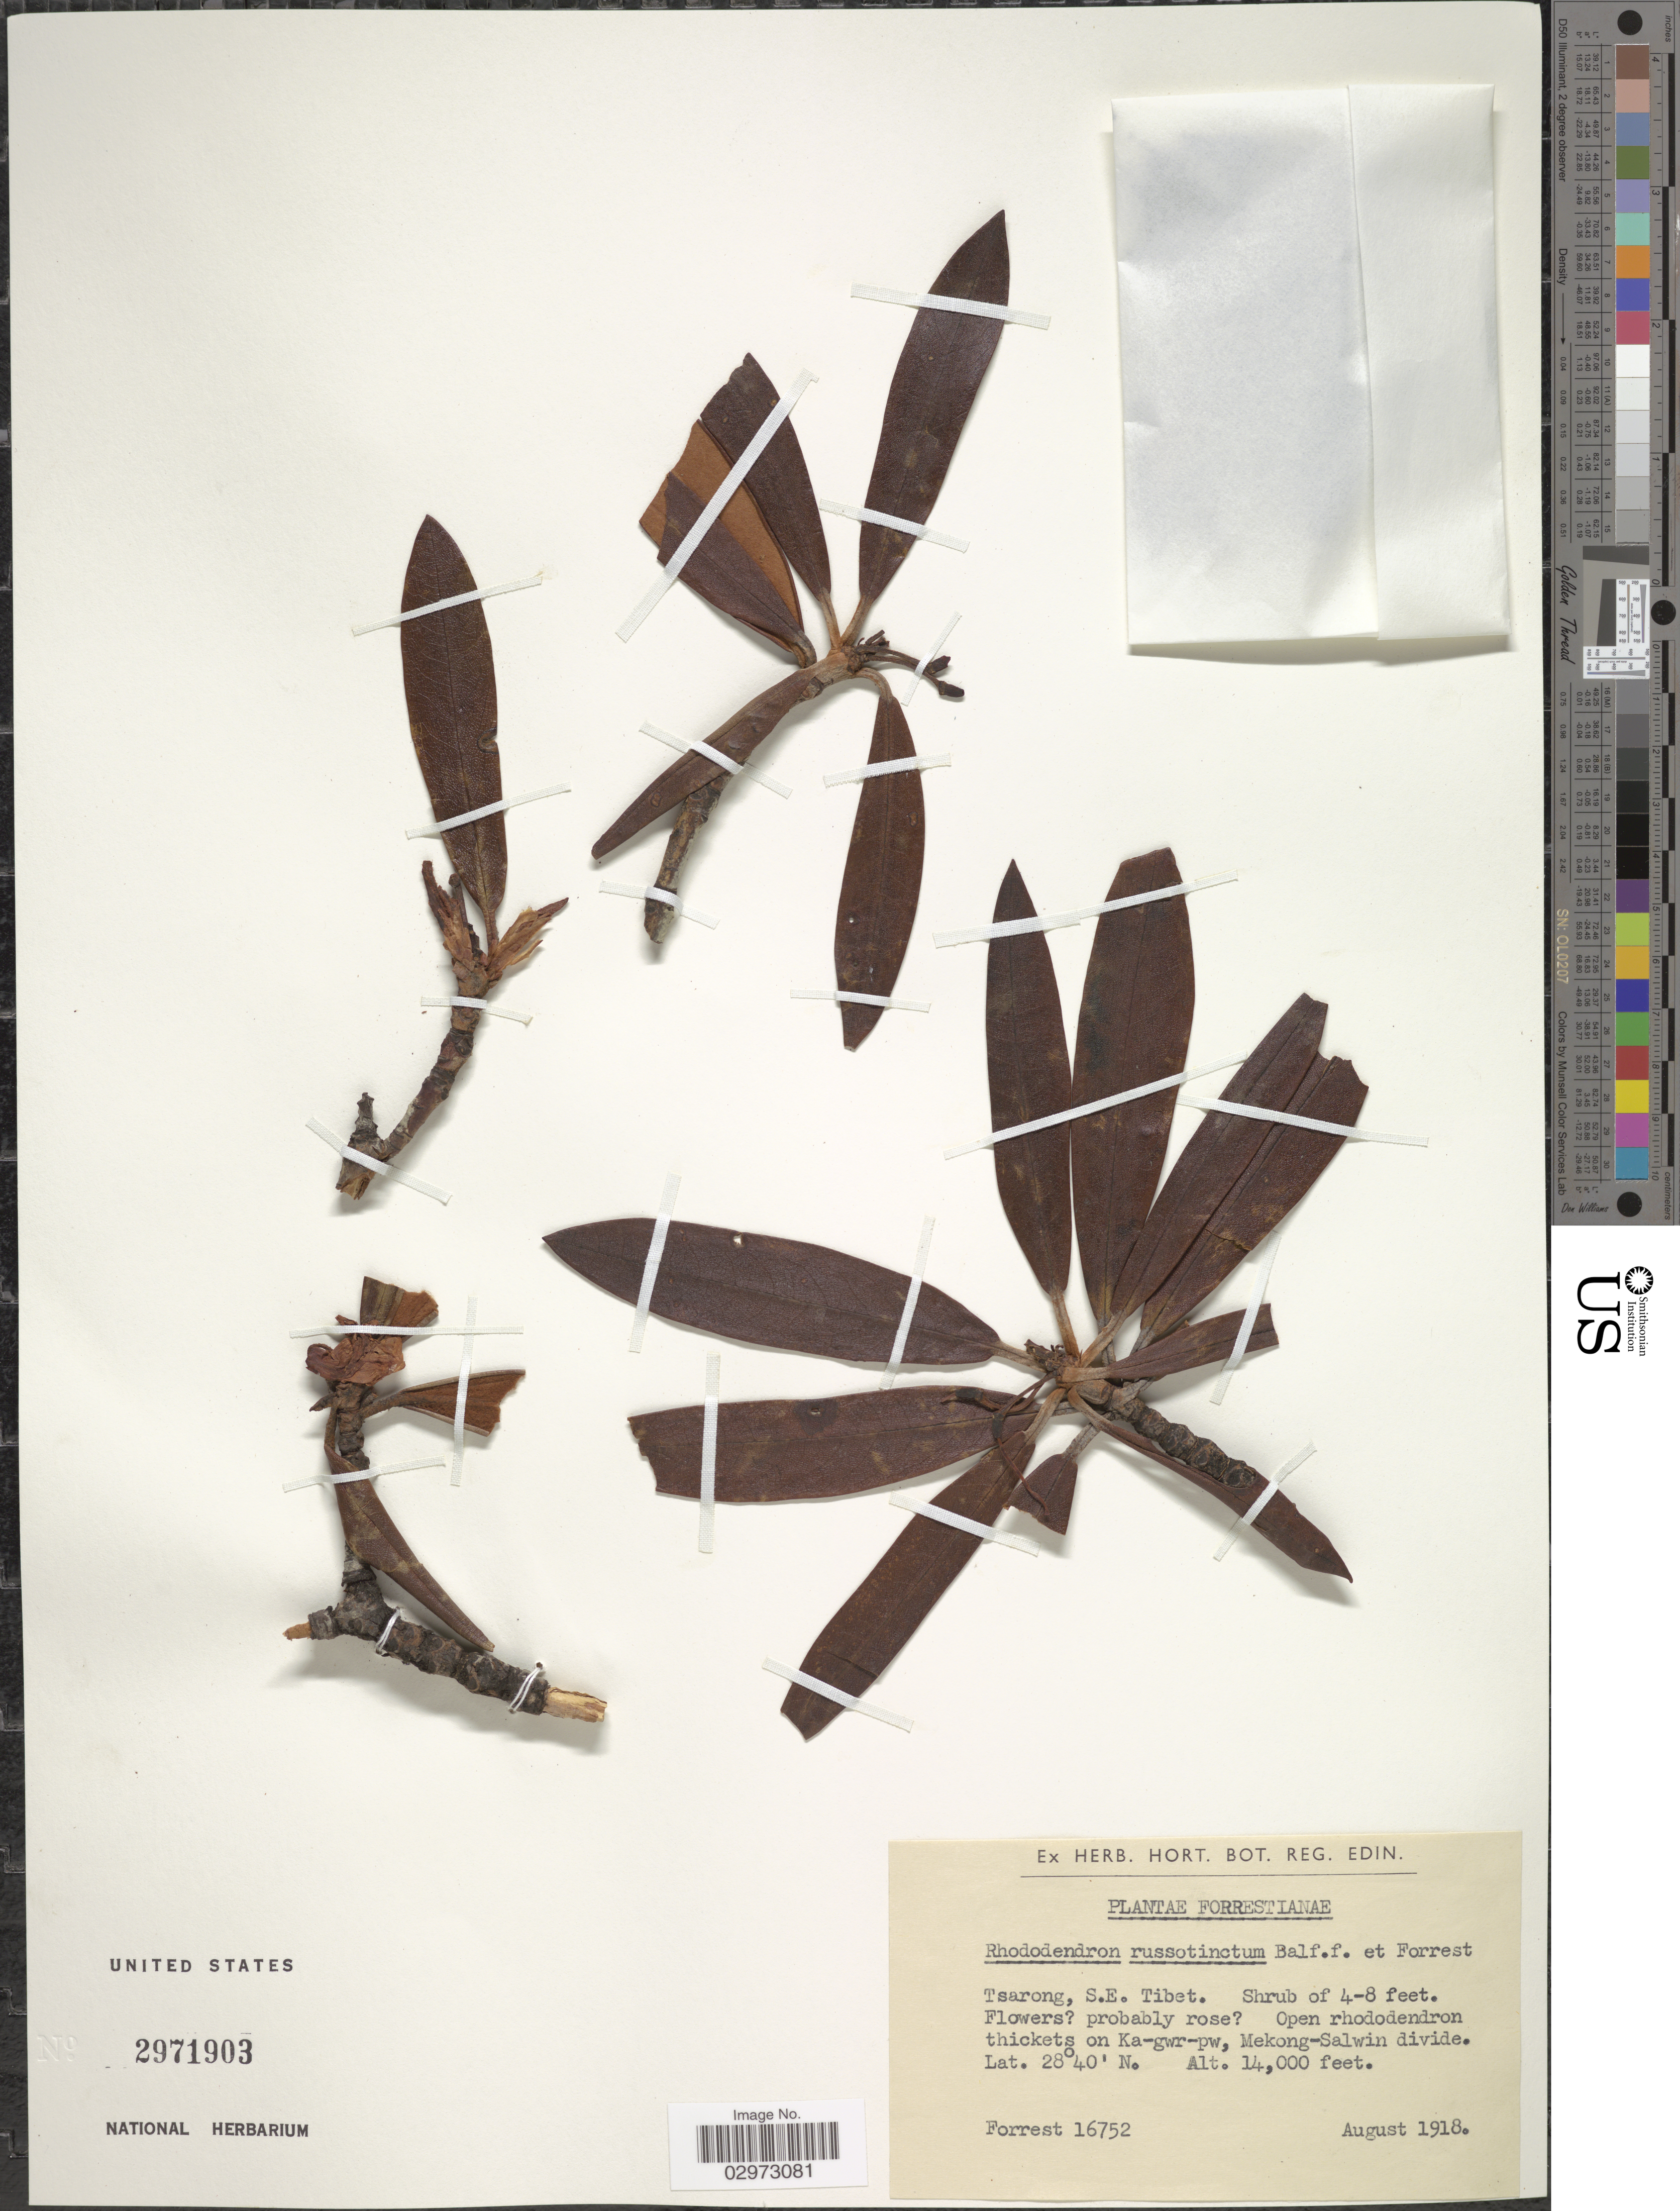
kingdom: Plantae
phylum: Tracheophyta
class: Magnoliopsida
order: Ericales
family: Ericaceae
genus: Rhododendron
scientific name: Rhododendron russotinctum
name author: Balf. f. & Forrest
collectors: -. Forrest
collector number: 16752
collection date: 1918-08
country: China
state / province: Xizang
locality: Tsarong, S.E. Tibet. Open rhododendron thickets on Ka-gwr-pw, Mekong-Salwin divide.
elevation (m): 4267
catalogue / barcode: US 2971903